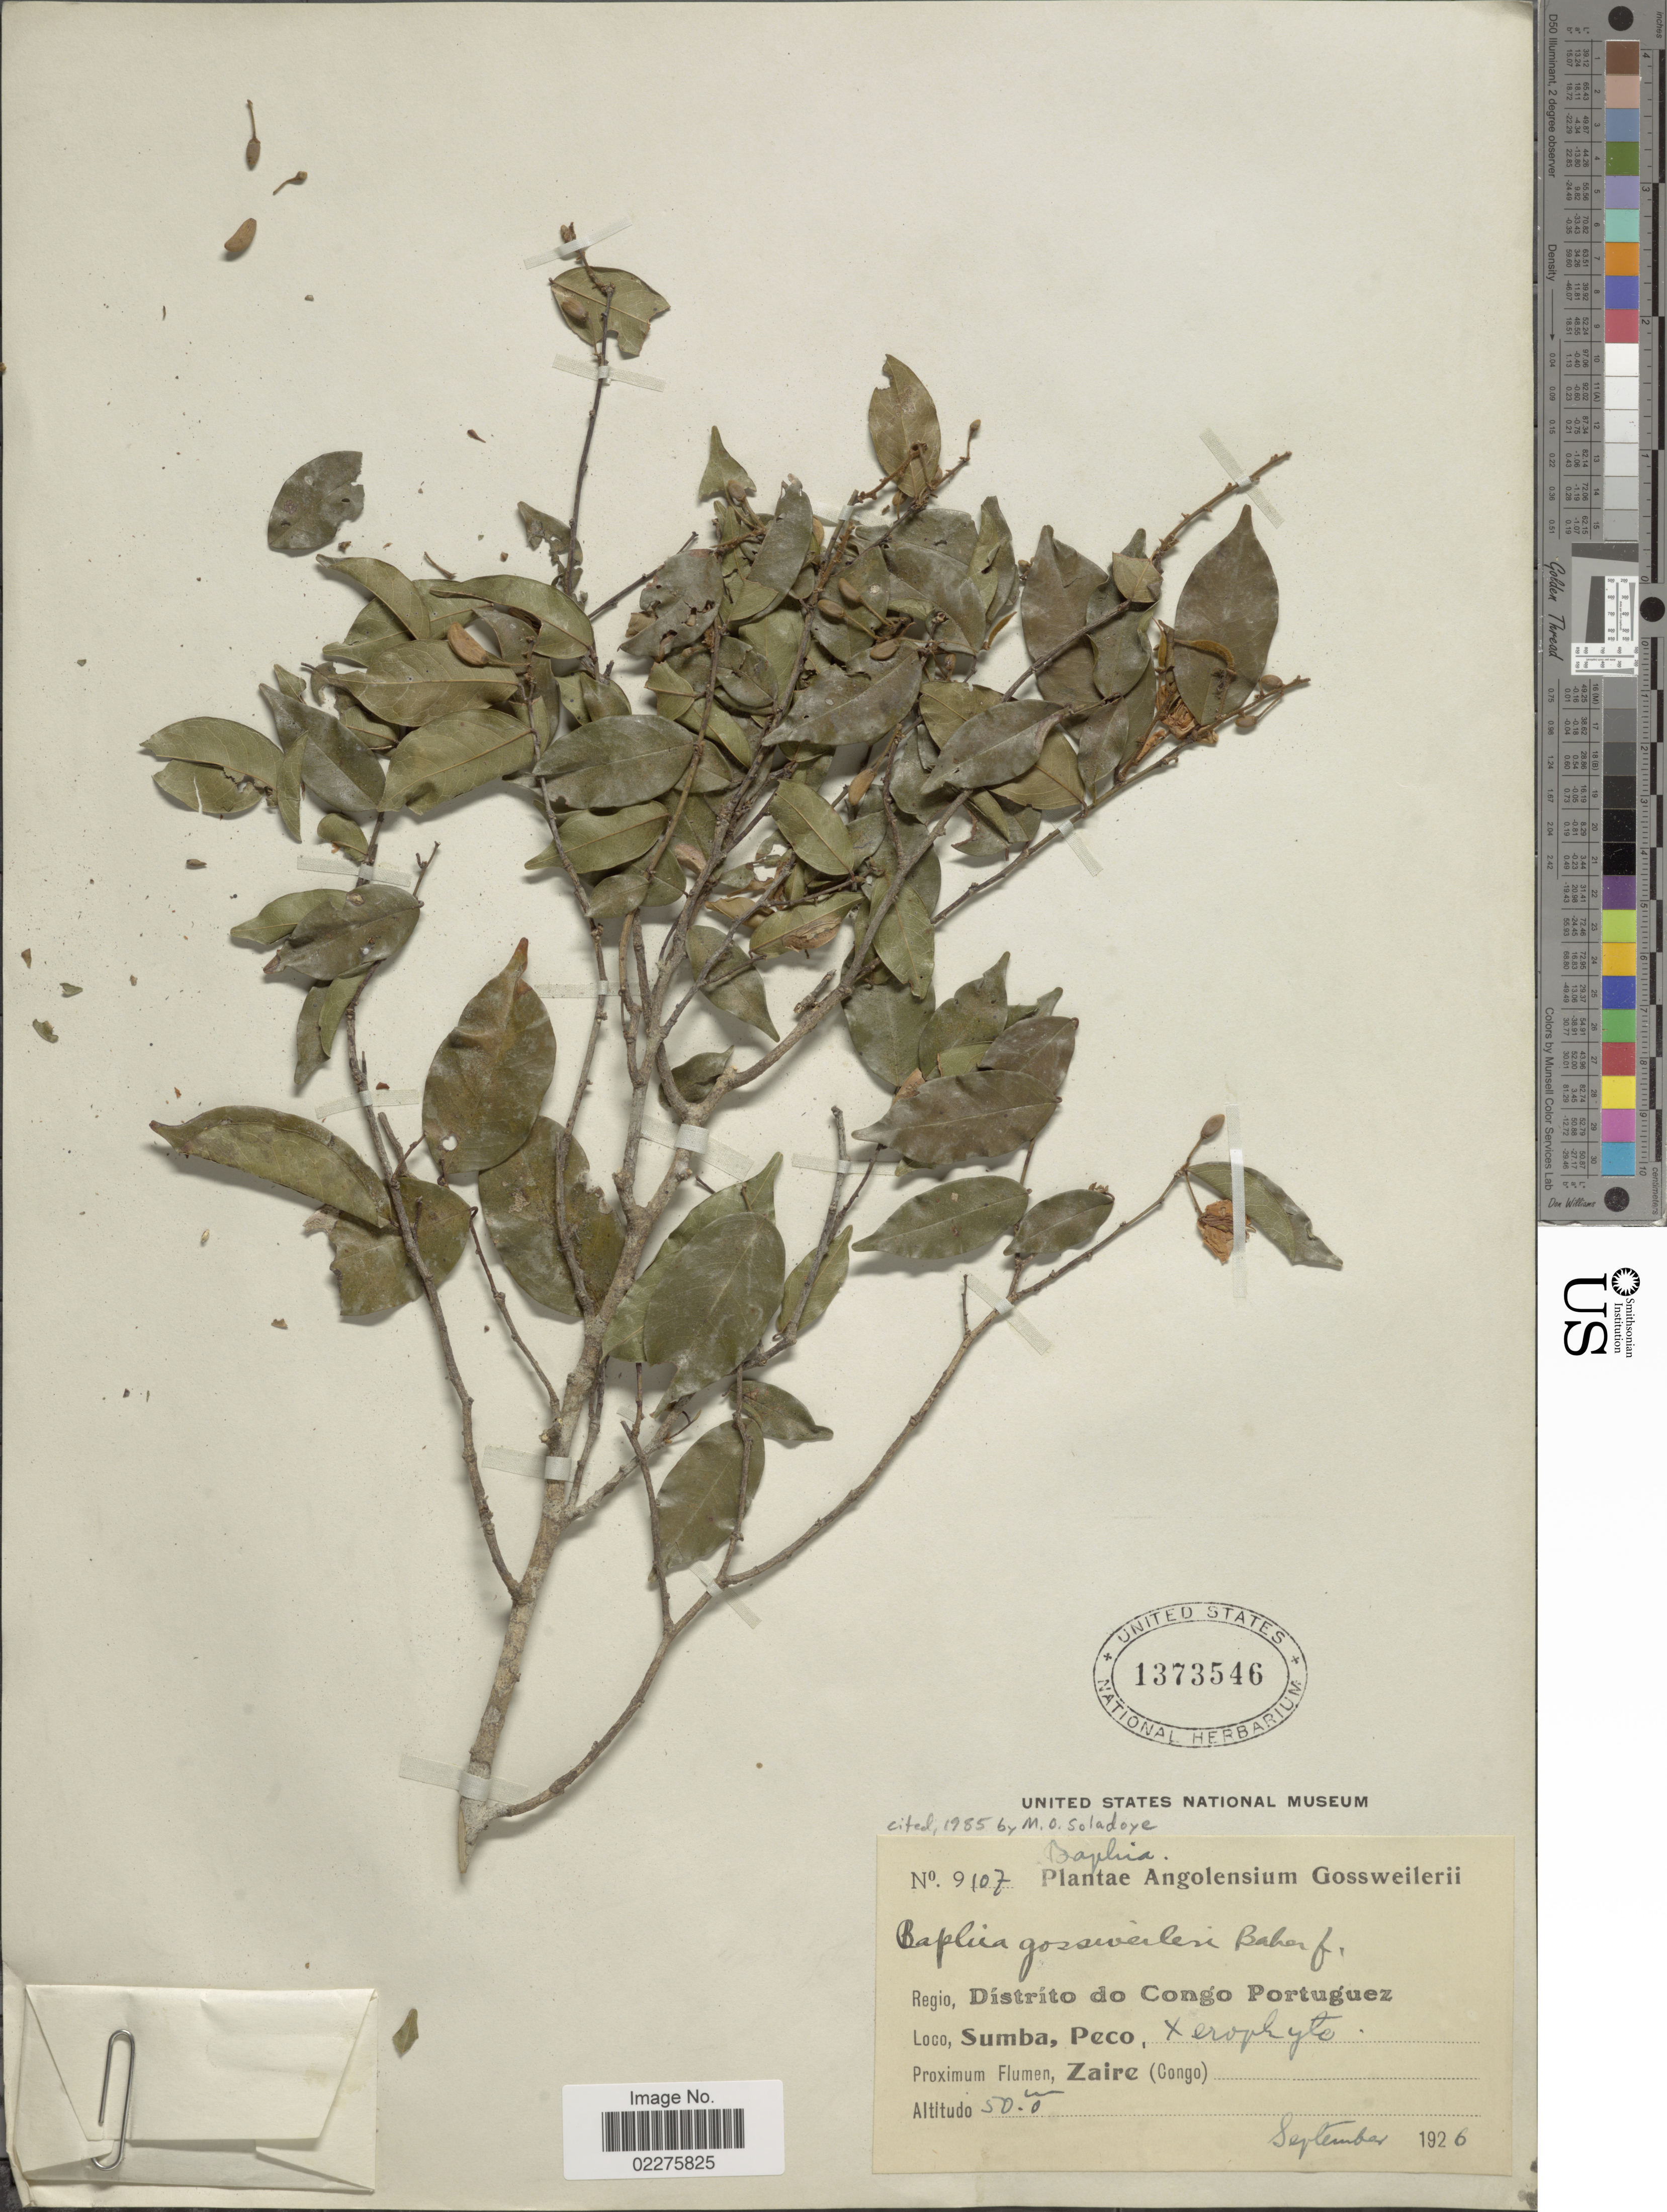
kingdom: Plantae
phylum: Tracheophyta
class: Magnoliopsida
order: Fabales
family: Fabaceae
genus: Baphia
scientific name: Baphia gossweileri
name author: Baker f.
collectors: -. Gossweiler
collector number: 9107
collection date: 1926-09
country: Angola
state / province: Zaire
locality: Angolensium. Regio, Distrito de Congo Portuguez. Sumba, Peco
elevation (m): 50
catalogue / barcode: US 1373546